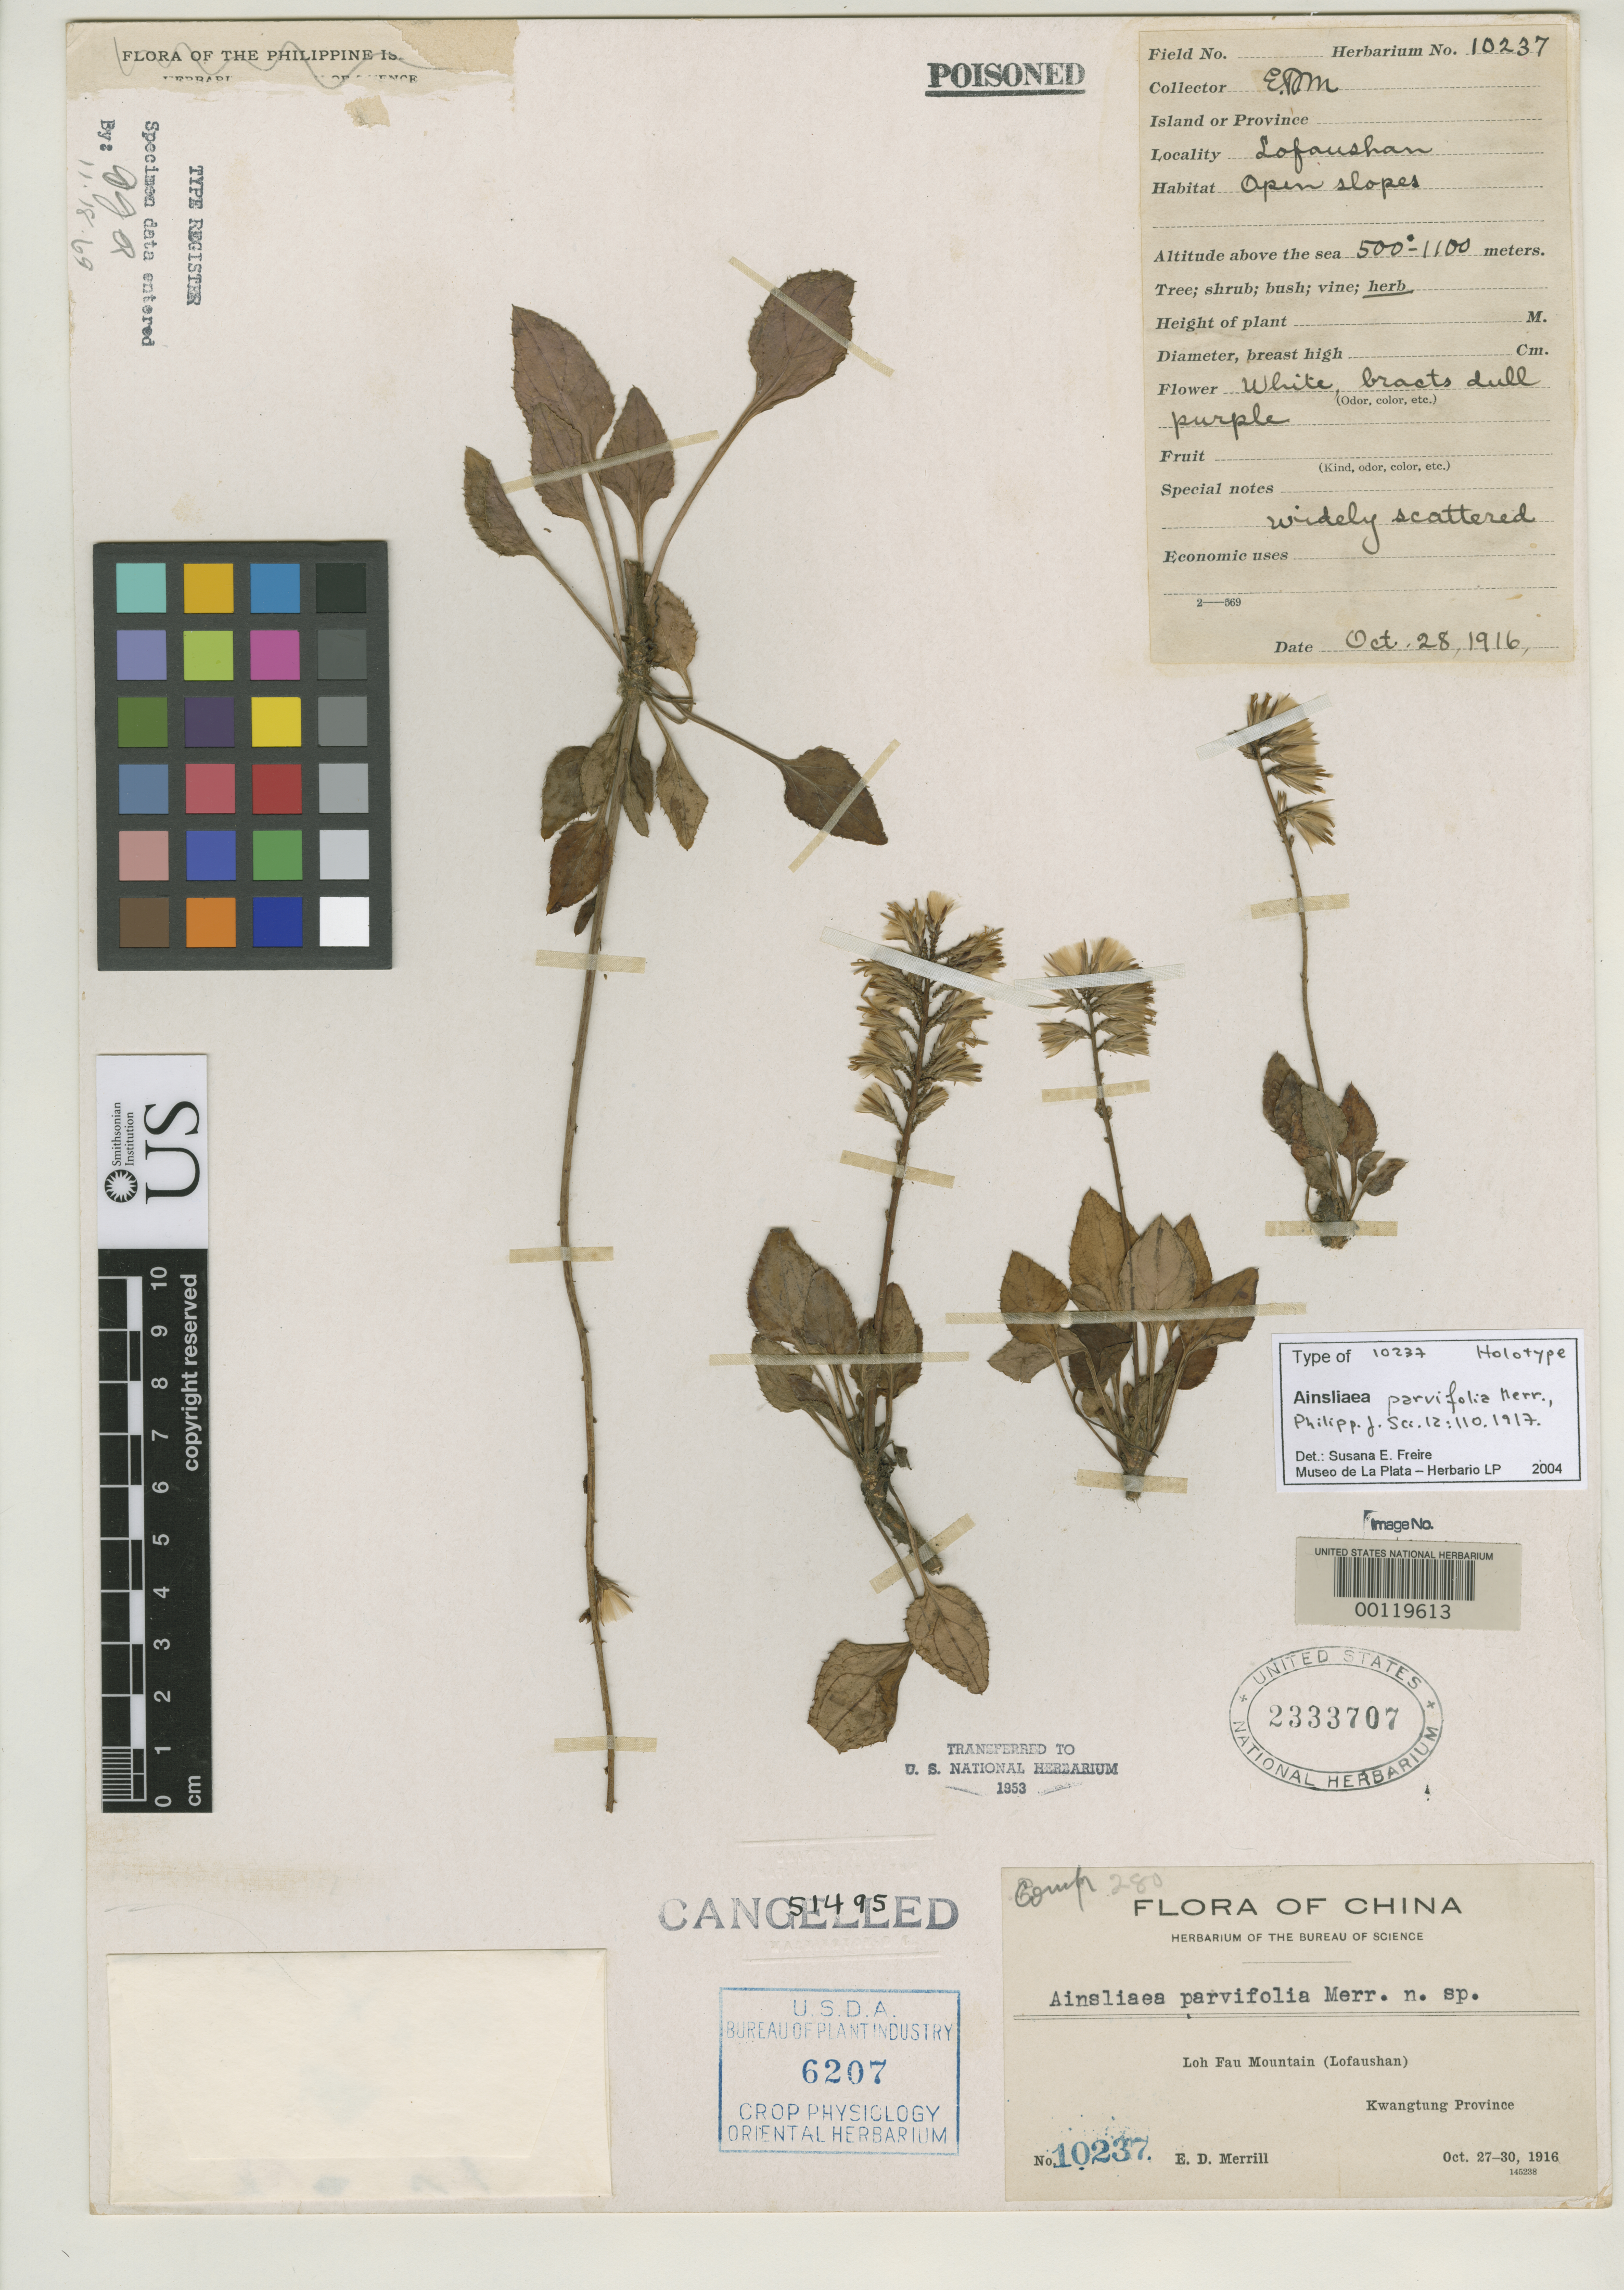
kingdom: Plantae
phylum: Tracheophyta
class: Magnoliopsida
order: Asterales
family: Asteraceae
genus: Ainsliaea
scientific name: Ainsliaea parvifolia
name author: Merr.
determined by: Freire, S. E., (LP), Museo de La Plata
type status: Isotype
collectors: E. D. Merrill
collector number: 10237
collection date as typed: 28 Oct 1916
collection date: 1916-10-28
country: China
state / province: Guangdong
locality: Loh Fau Shan (mountain).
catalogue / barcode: US 2333707